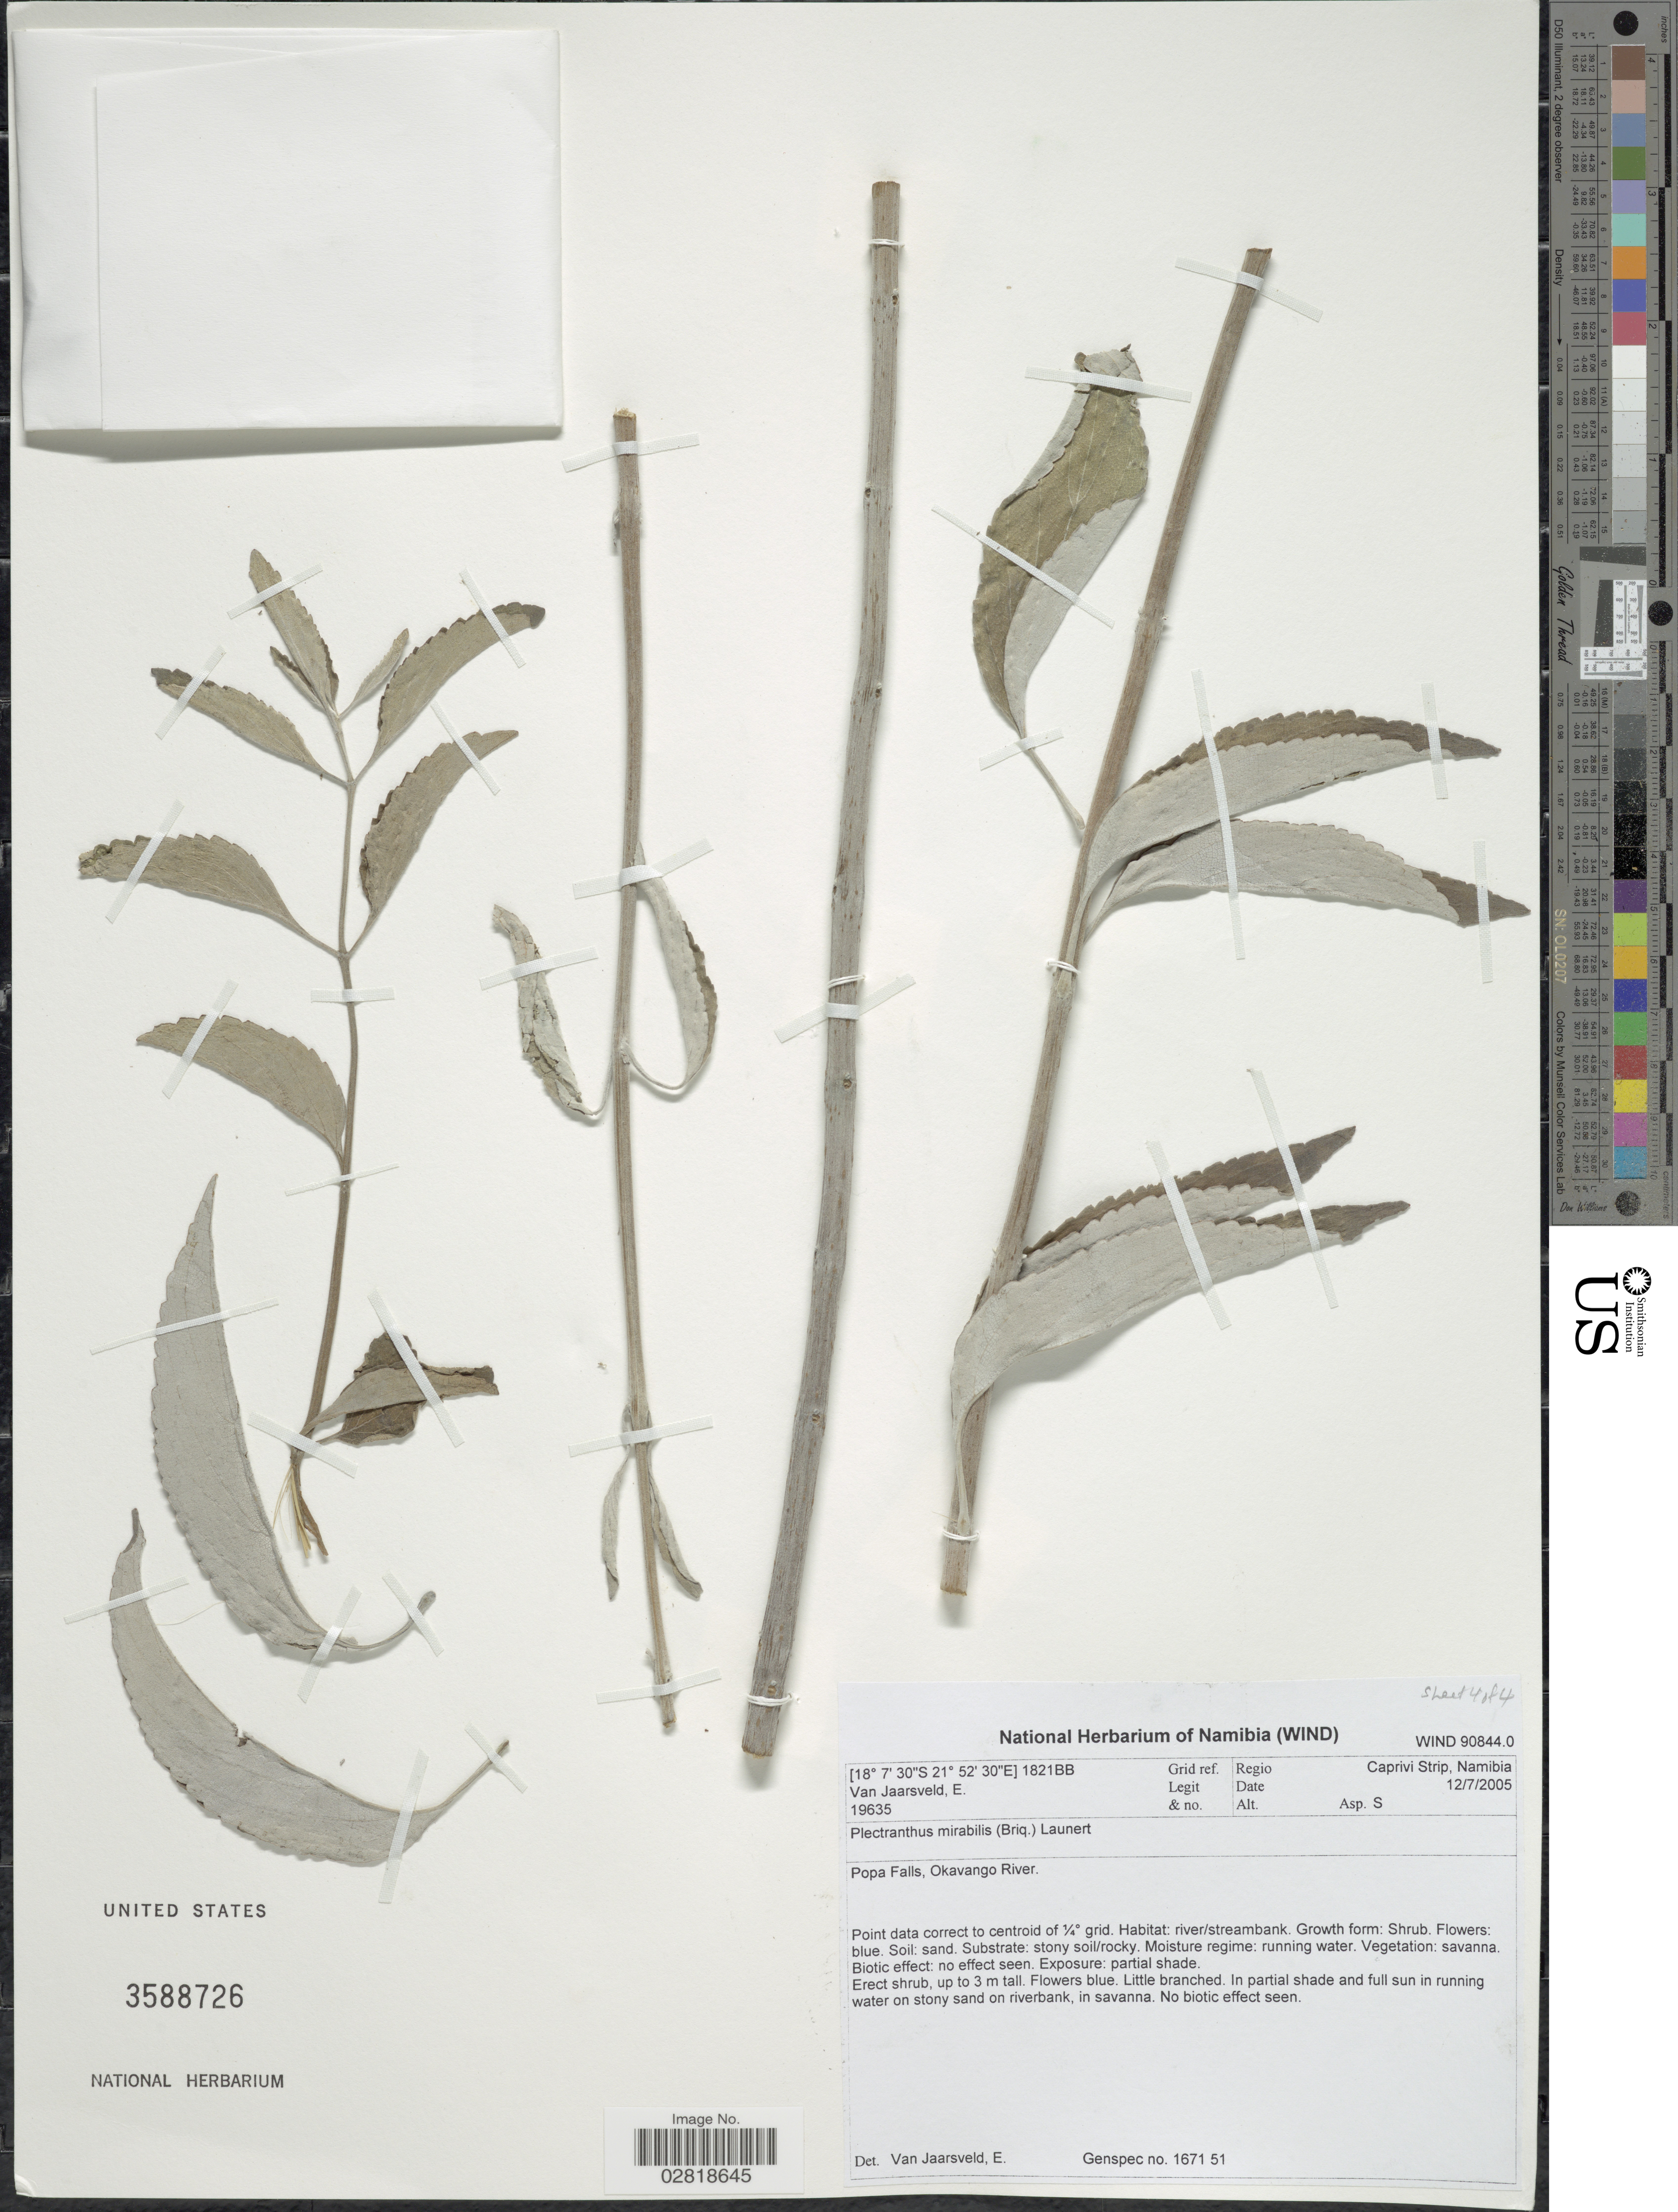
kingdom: Plantae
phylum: Tracheophyta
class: Magnoliopsida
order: Lamiales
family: Lamiaceae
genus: Plectranthus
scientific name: Plectranthus mirabilis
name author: (Briq.) Launert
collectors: E. van Jaarsveld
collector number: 19635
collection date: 2005-07-12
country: Namibia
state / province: Caprivi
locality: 1821BB Grid ref. Regio Caprivi Strip. Popa Falls, Okavango River.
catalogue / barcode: US 3588726